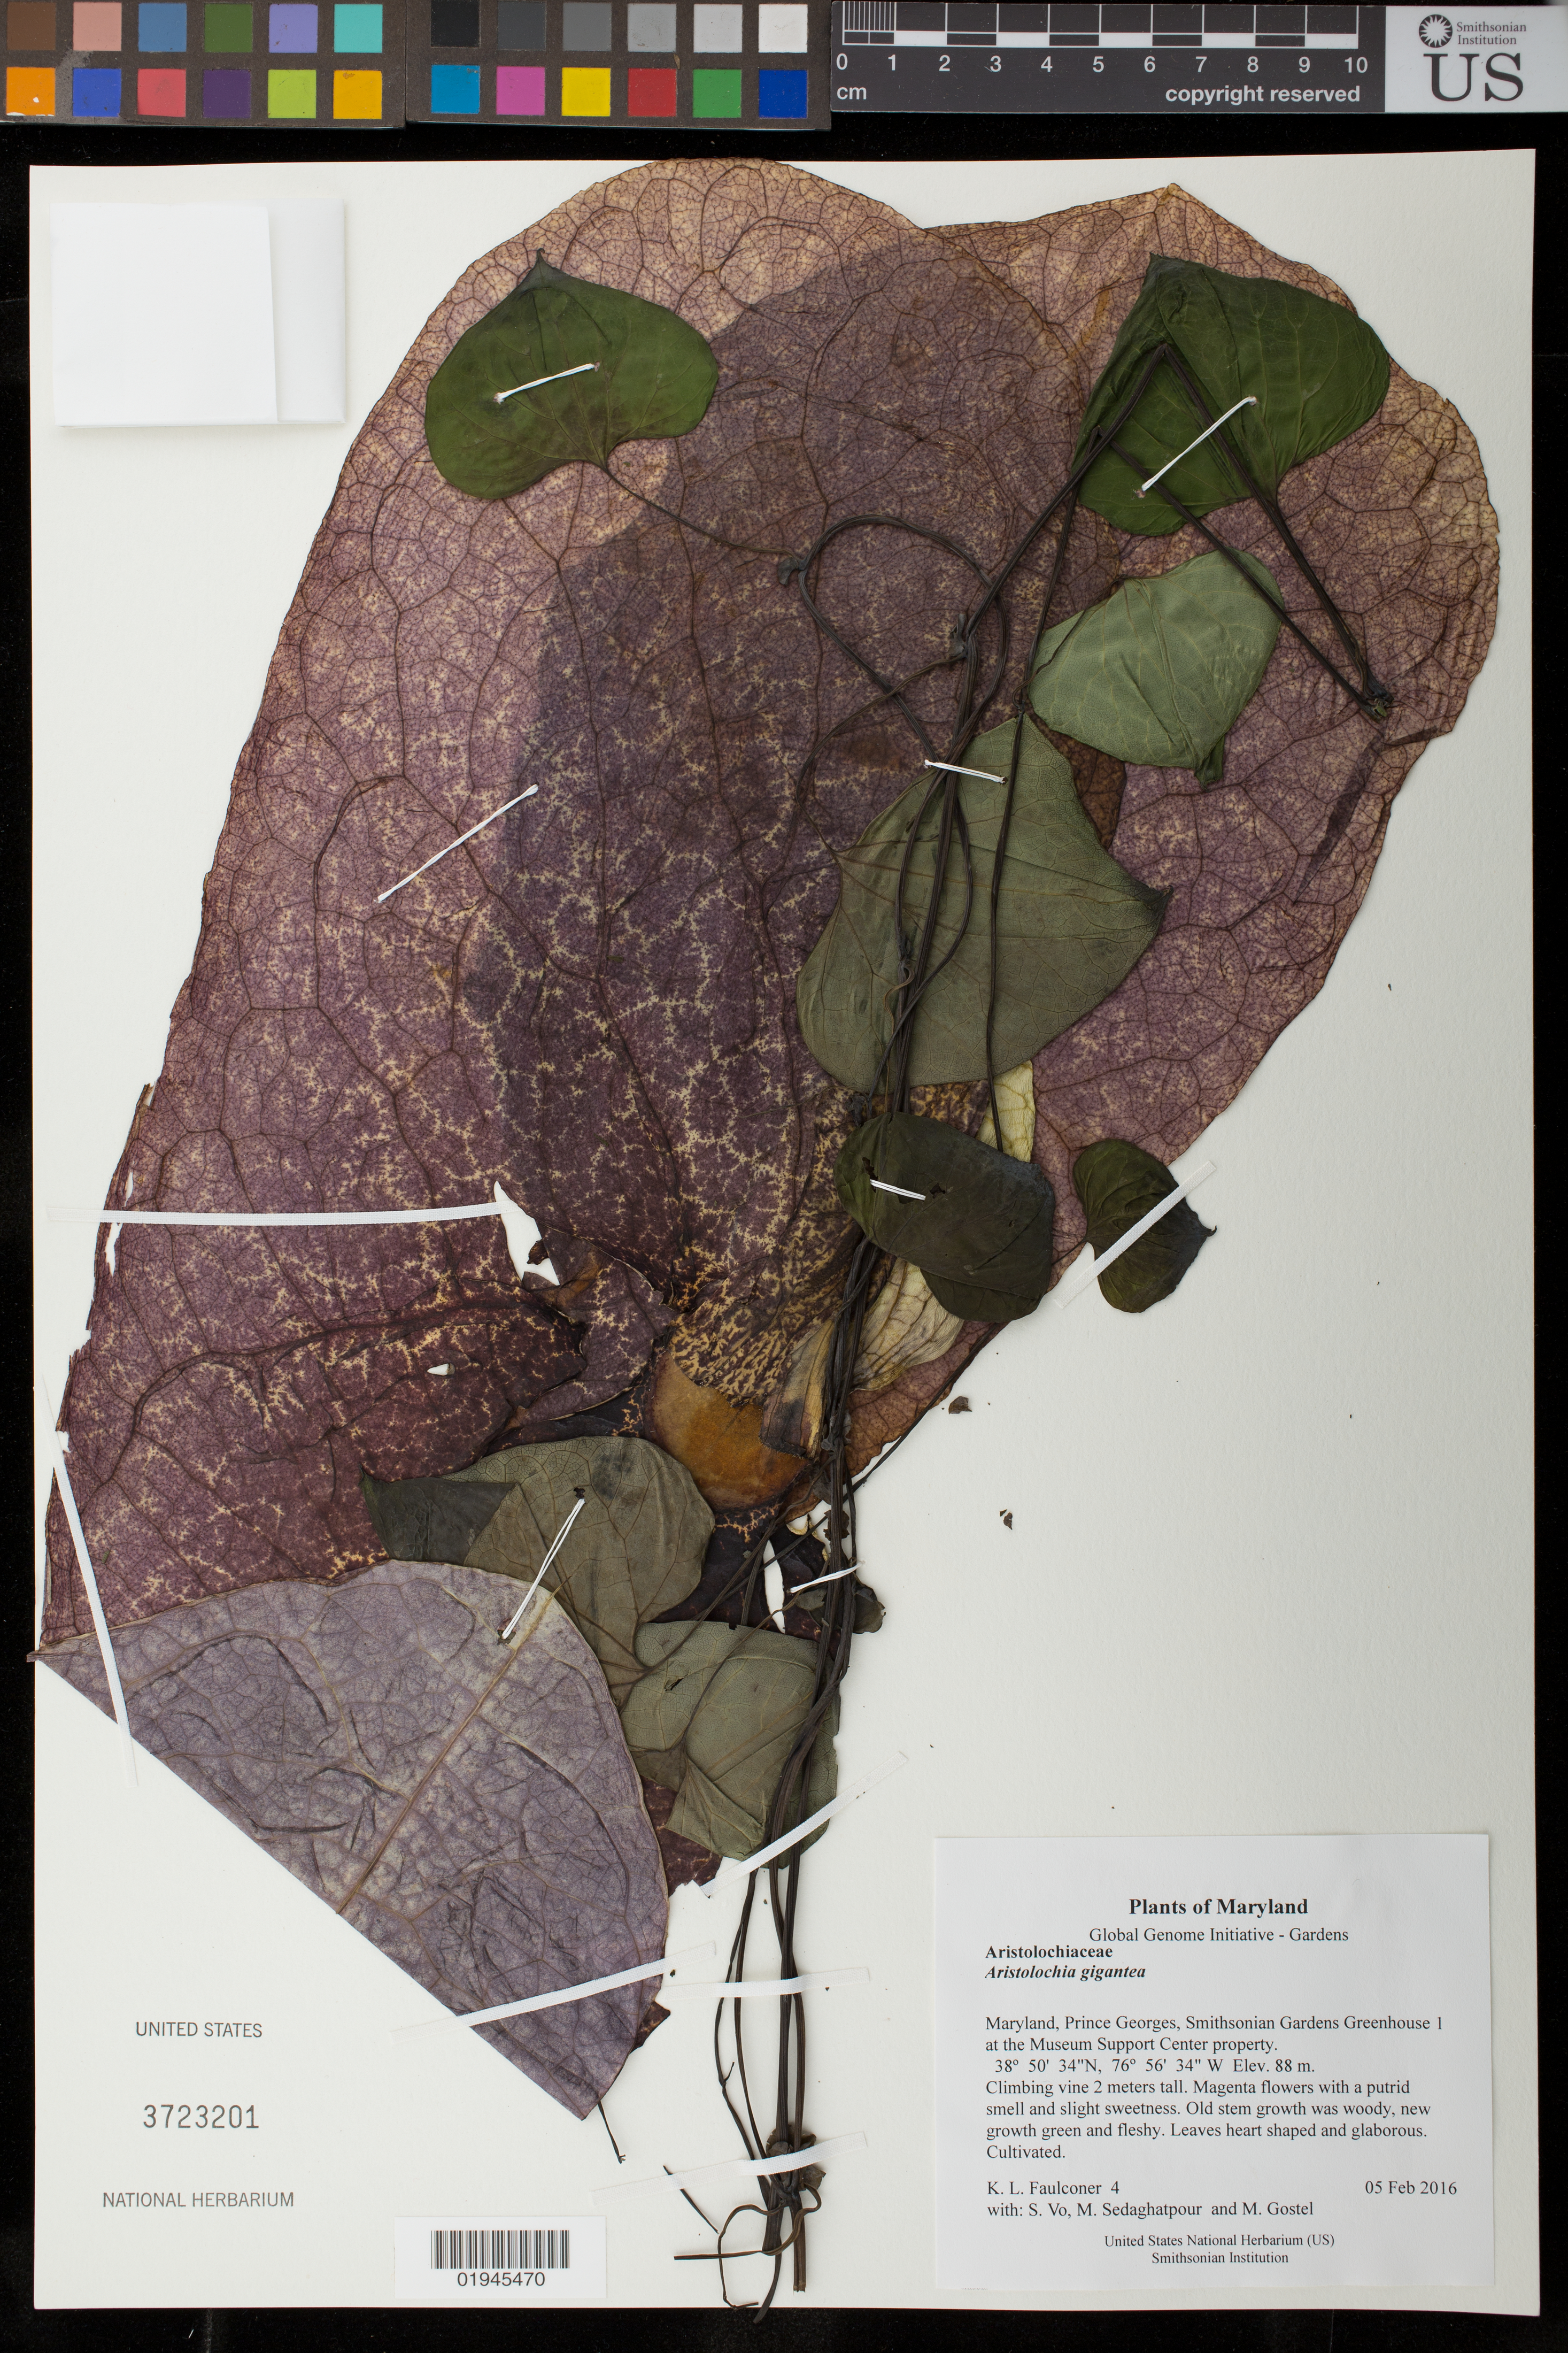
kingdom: Plantae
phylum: Tracheophyta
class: Magnoliopsida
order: Piperales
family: Aristolochiaceae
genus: Aristolochia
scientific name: Aristolochia gigantea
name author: Mart.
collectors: K. L. Faulconer, S. Vo, M. Sedaghatpour & M. R. Gostel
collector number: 4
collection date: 2016-02-05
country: United States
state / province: Maryland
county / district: Prince George's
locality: Smithsonian Gardens Greenhouse 1 at the Museum Support Center property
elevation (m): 88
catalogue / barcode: US 3723201